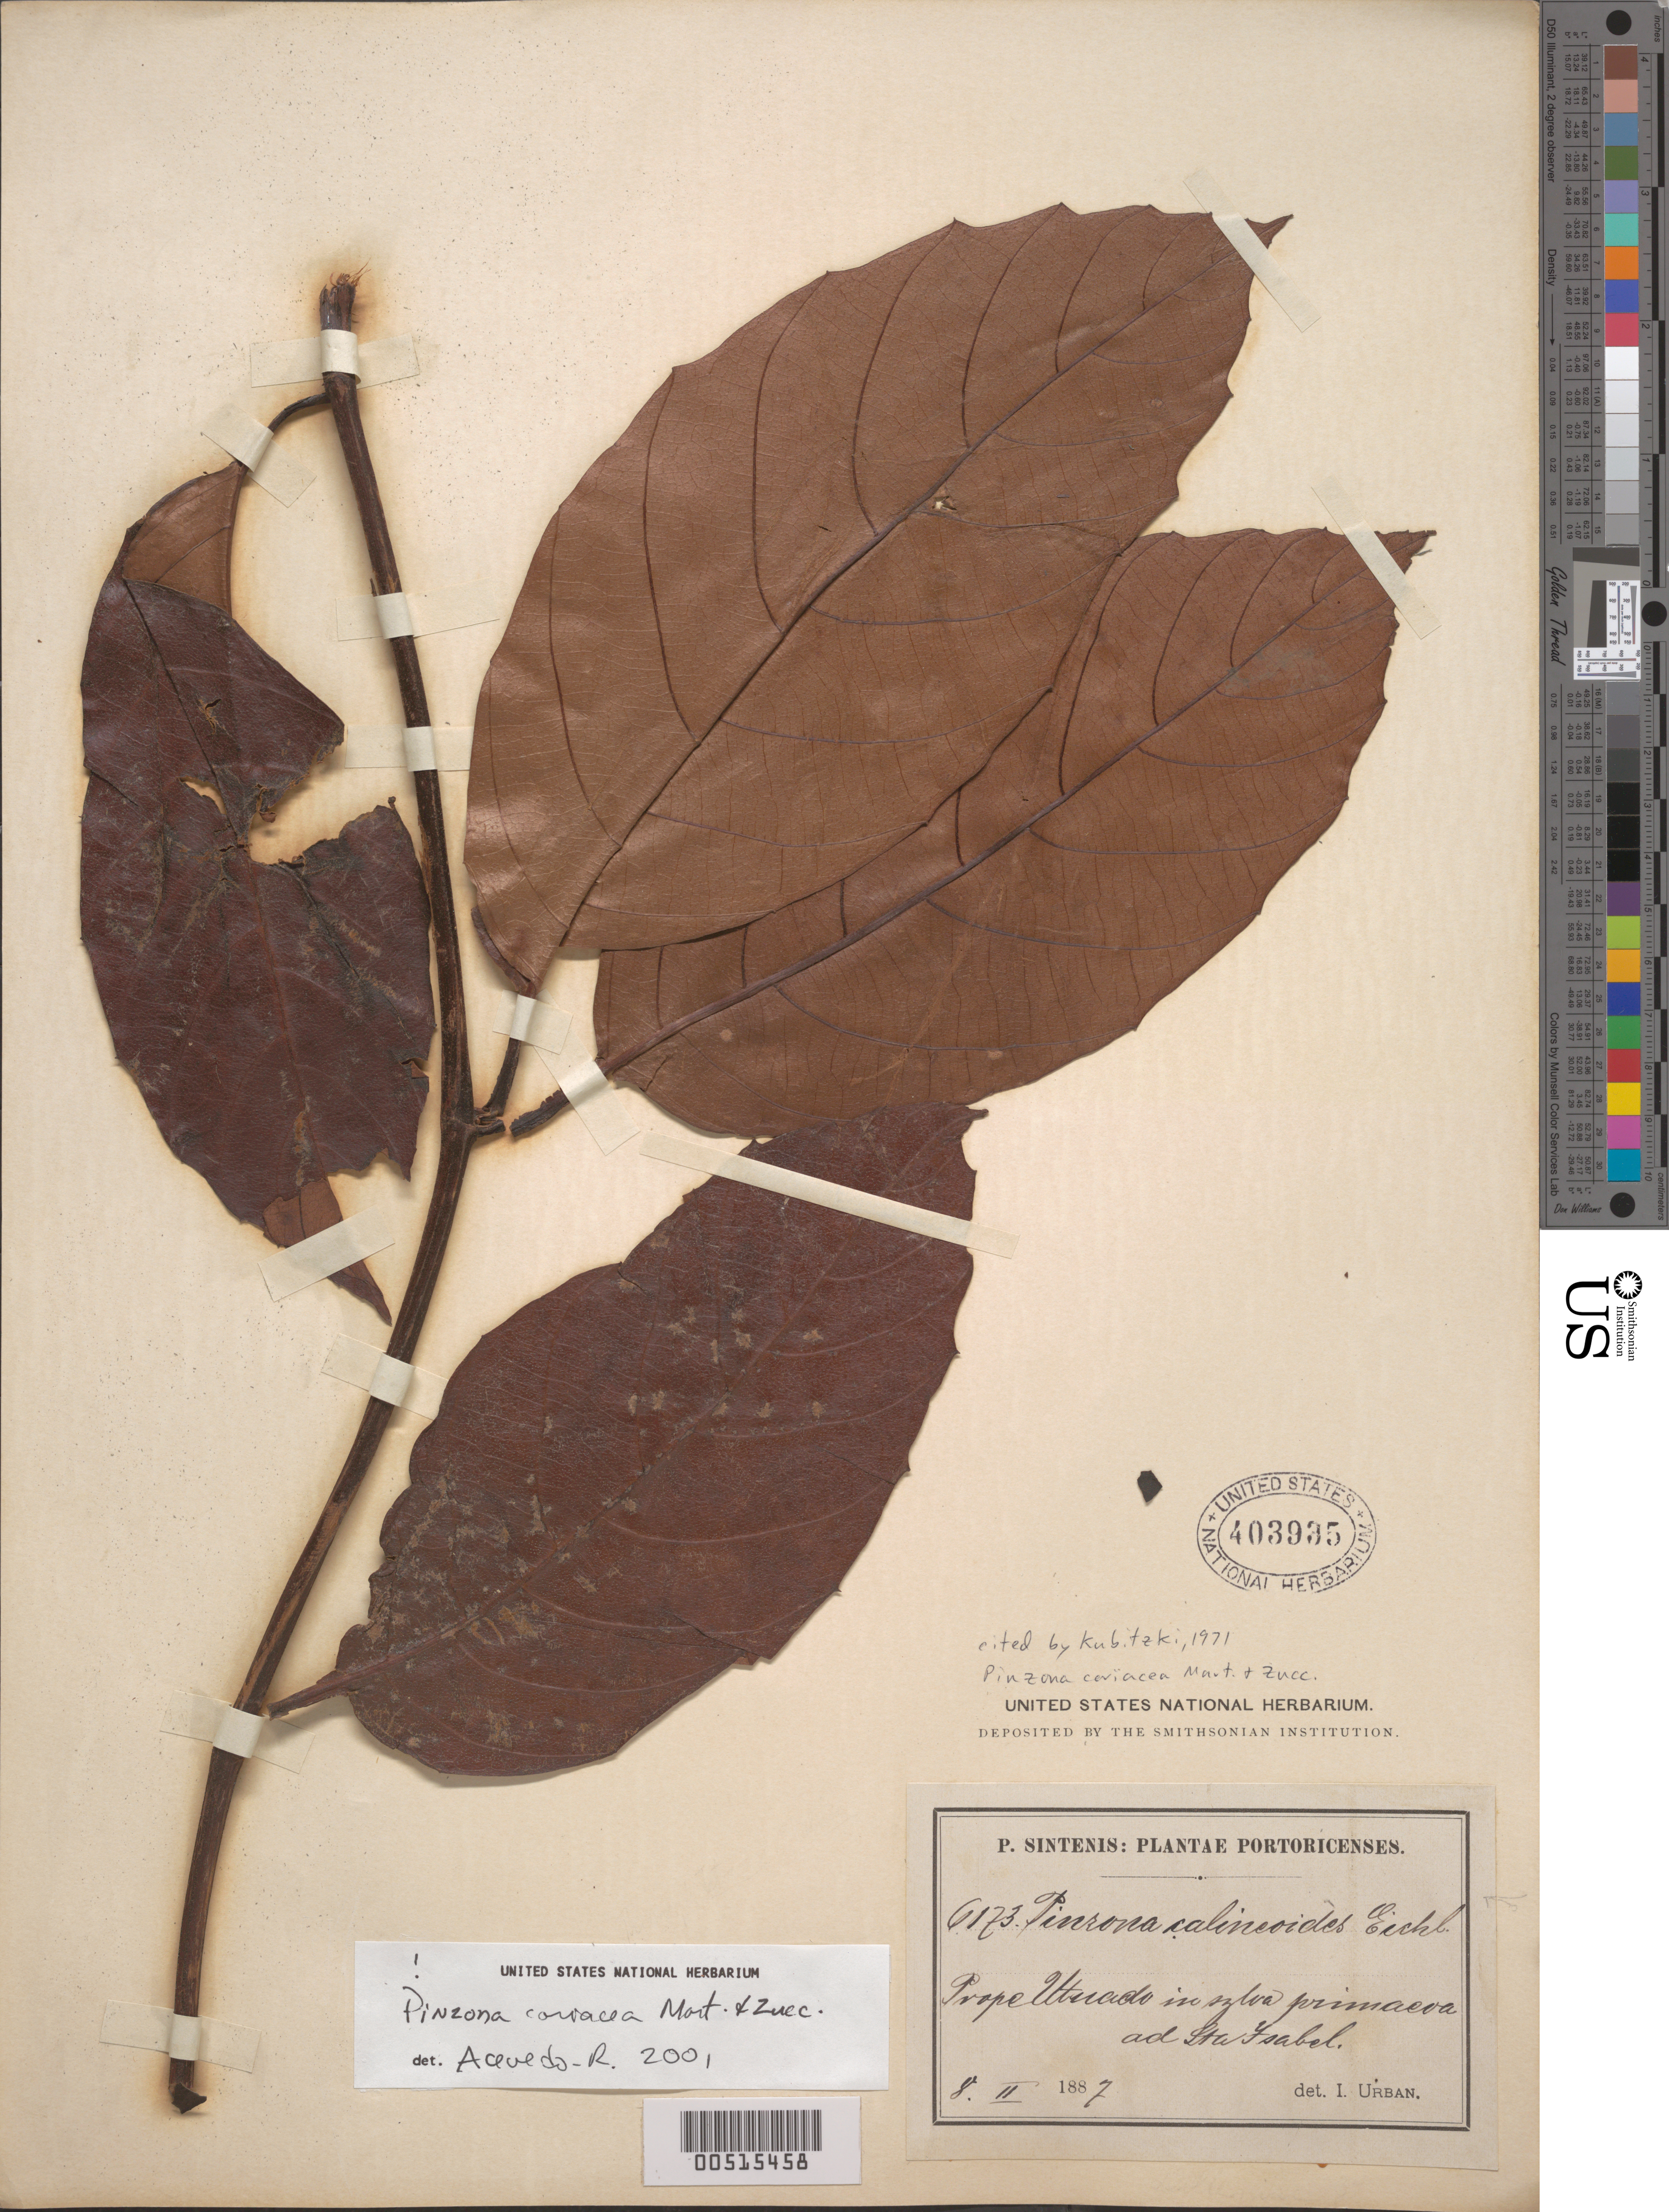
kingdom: Plantae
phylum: Tracheophyta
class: Magnoliopsida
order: Dilleniales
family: Dilleniaceae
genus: Doliocarpus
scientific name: Doliocarpus olivaceus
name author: Sprague & R.O. Williams ex Standl.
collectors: P. Sintenis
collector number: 6173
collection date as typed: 08 Feb 1887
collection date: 1887-02-08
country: Puerto Rico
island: Greater Antilles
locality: Prope Utuado. In sylva primaeva ad Sta Isabel.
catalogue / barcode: US 403935